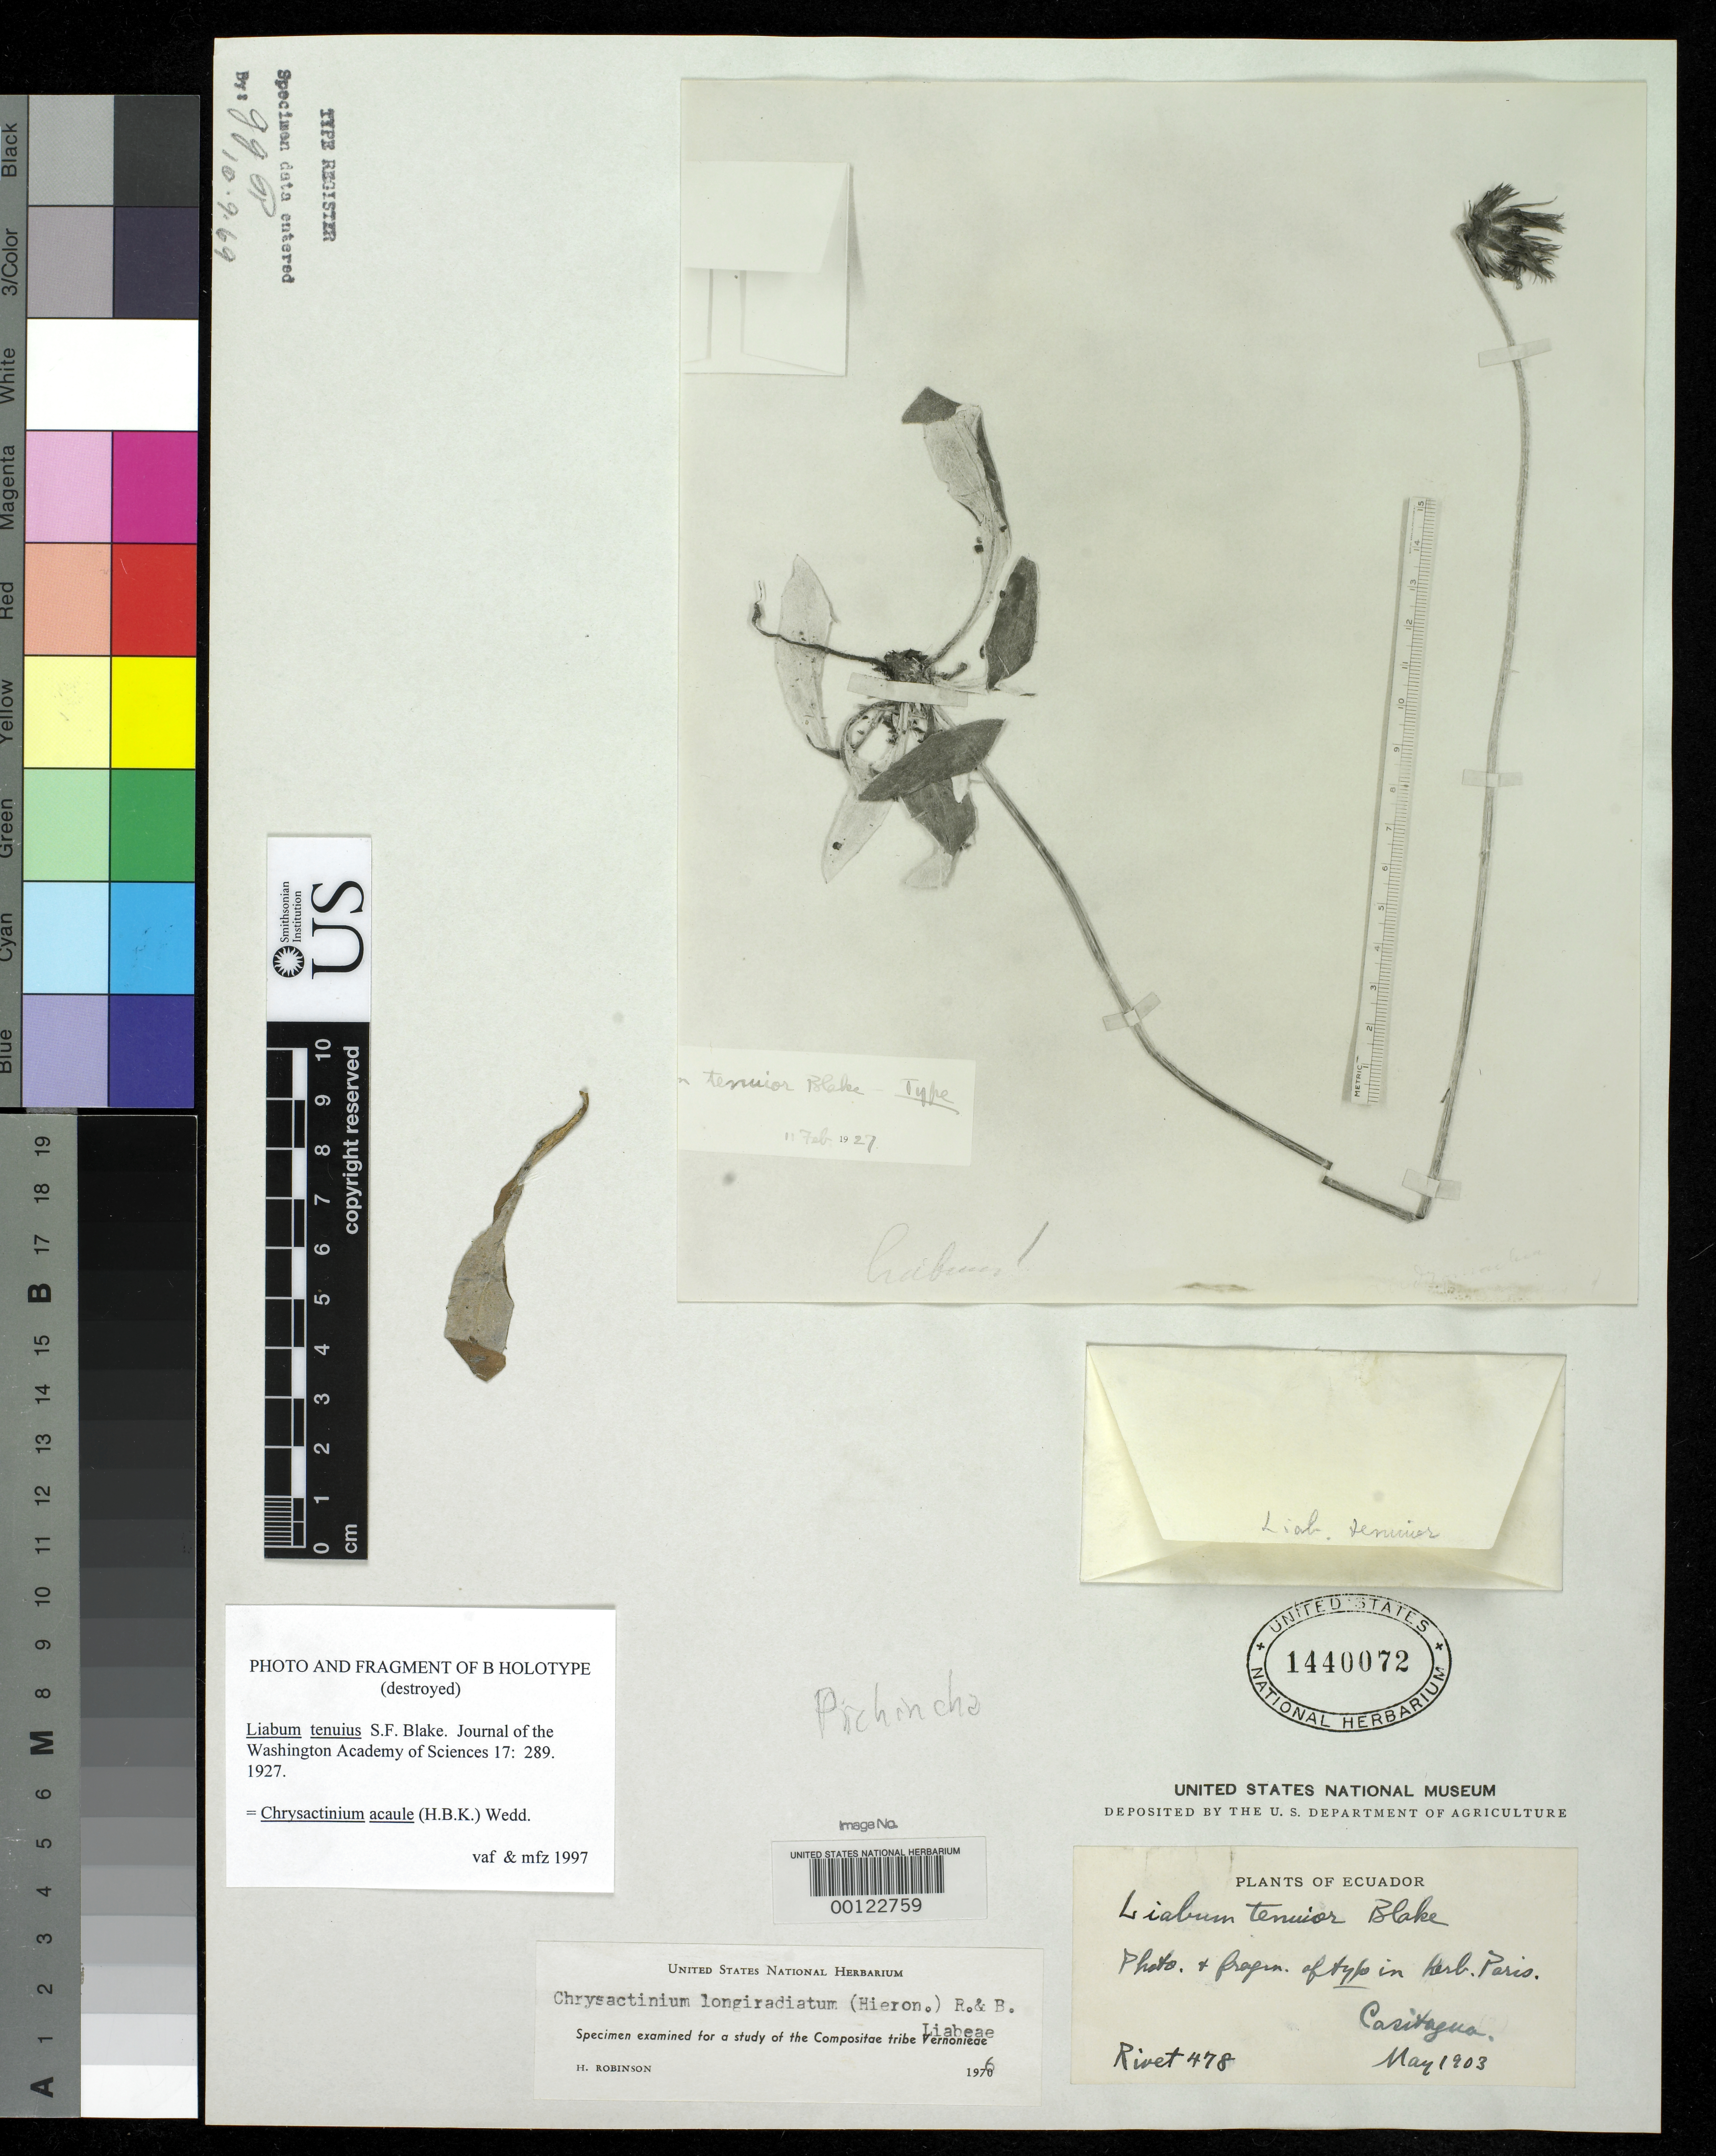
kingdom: Plantae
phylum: Tracheophyta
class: Magnoliopsida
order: Asterales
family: Asteraceae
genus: Liabum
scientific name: Liabum tenuior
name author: S.F. Blake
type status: Type Fragment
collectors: C. Rivet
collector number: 478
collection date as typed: May 1903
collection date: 1903-05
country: Ecuador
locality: Casitagua.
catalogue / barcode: US 1440072